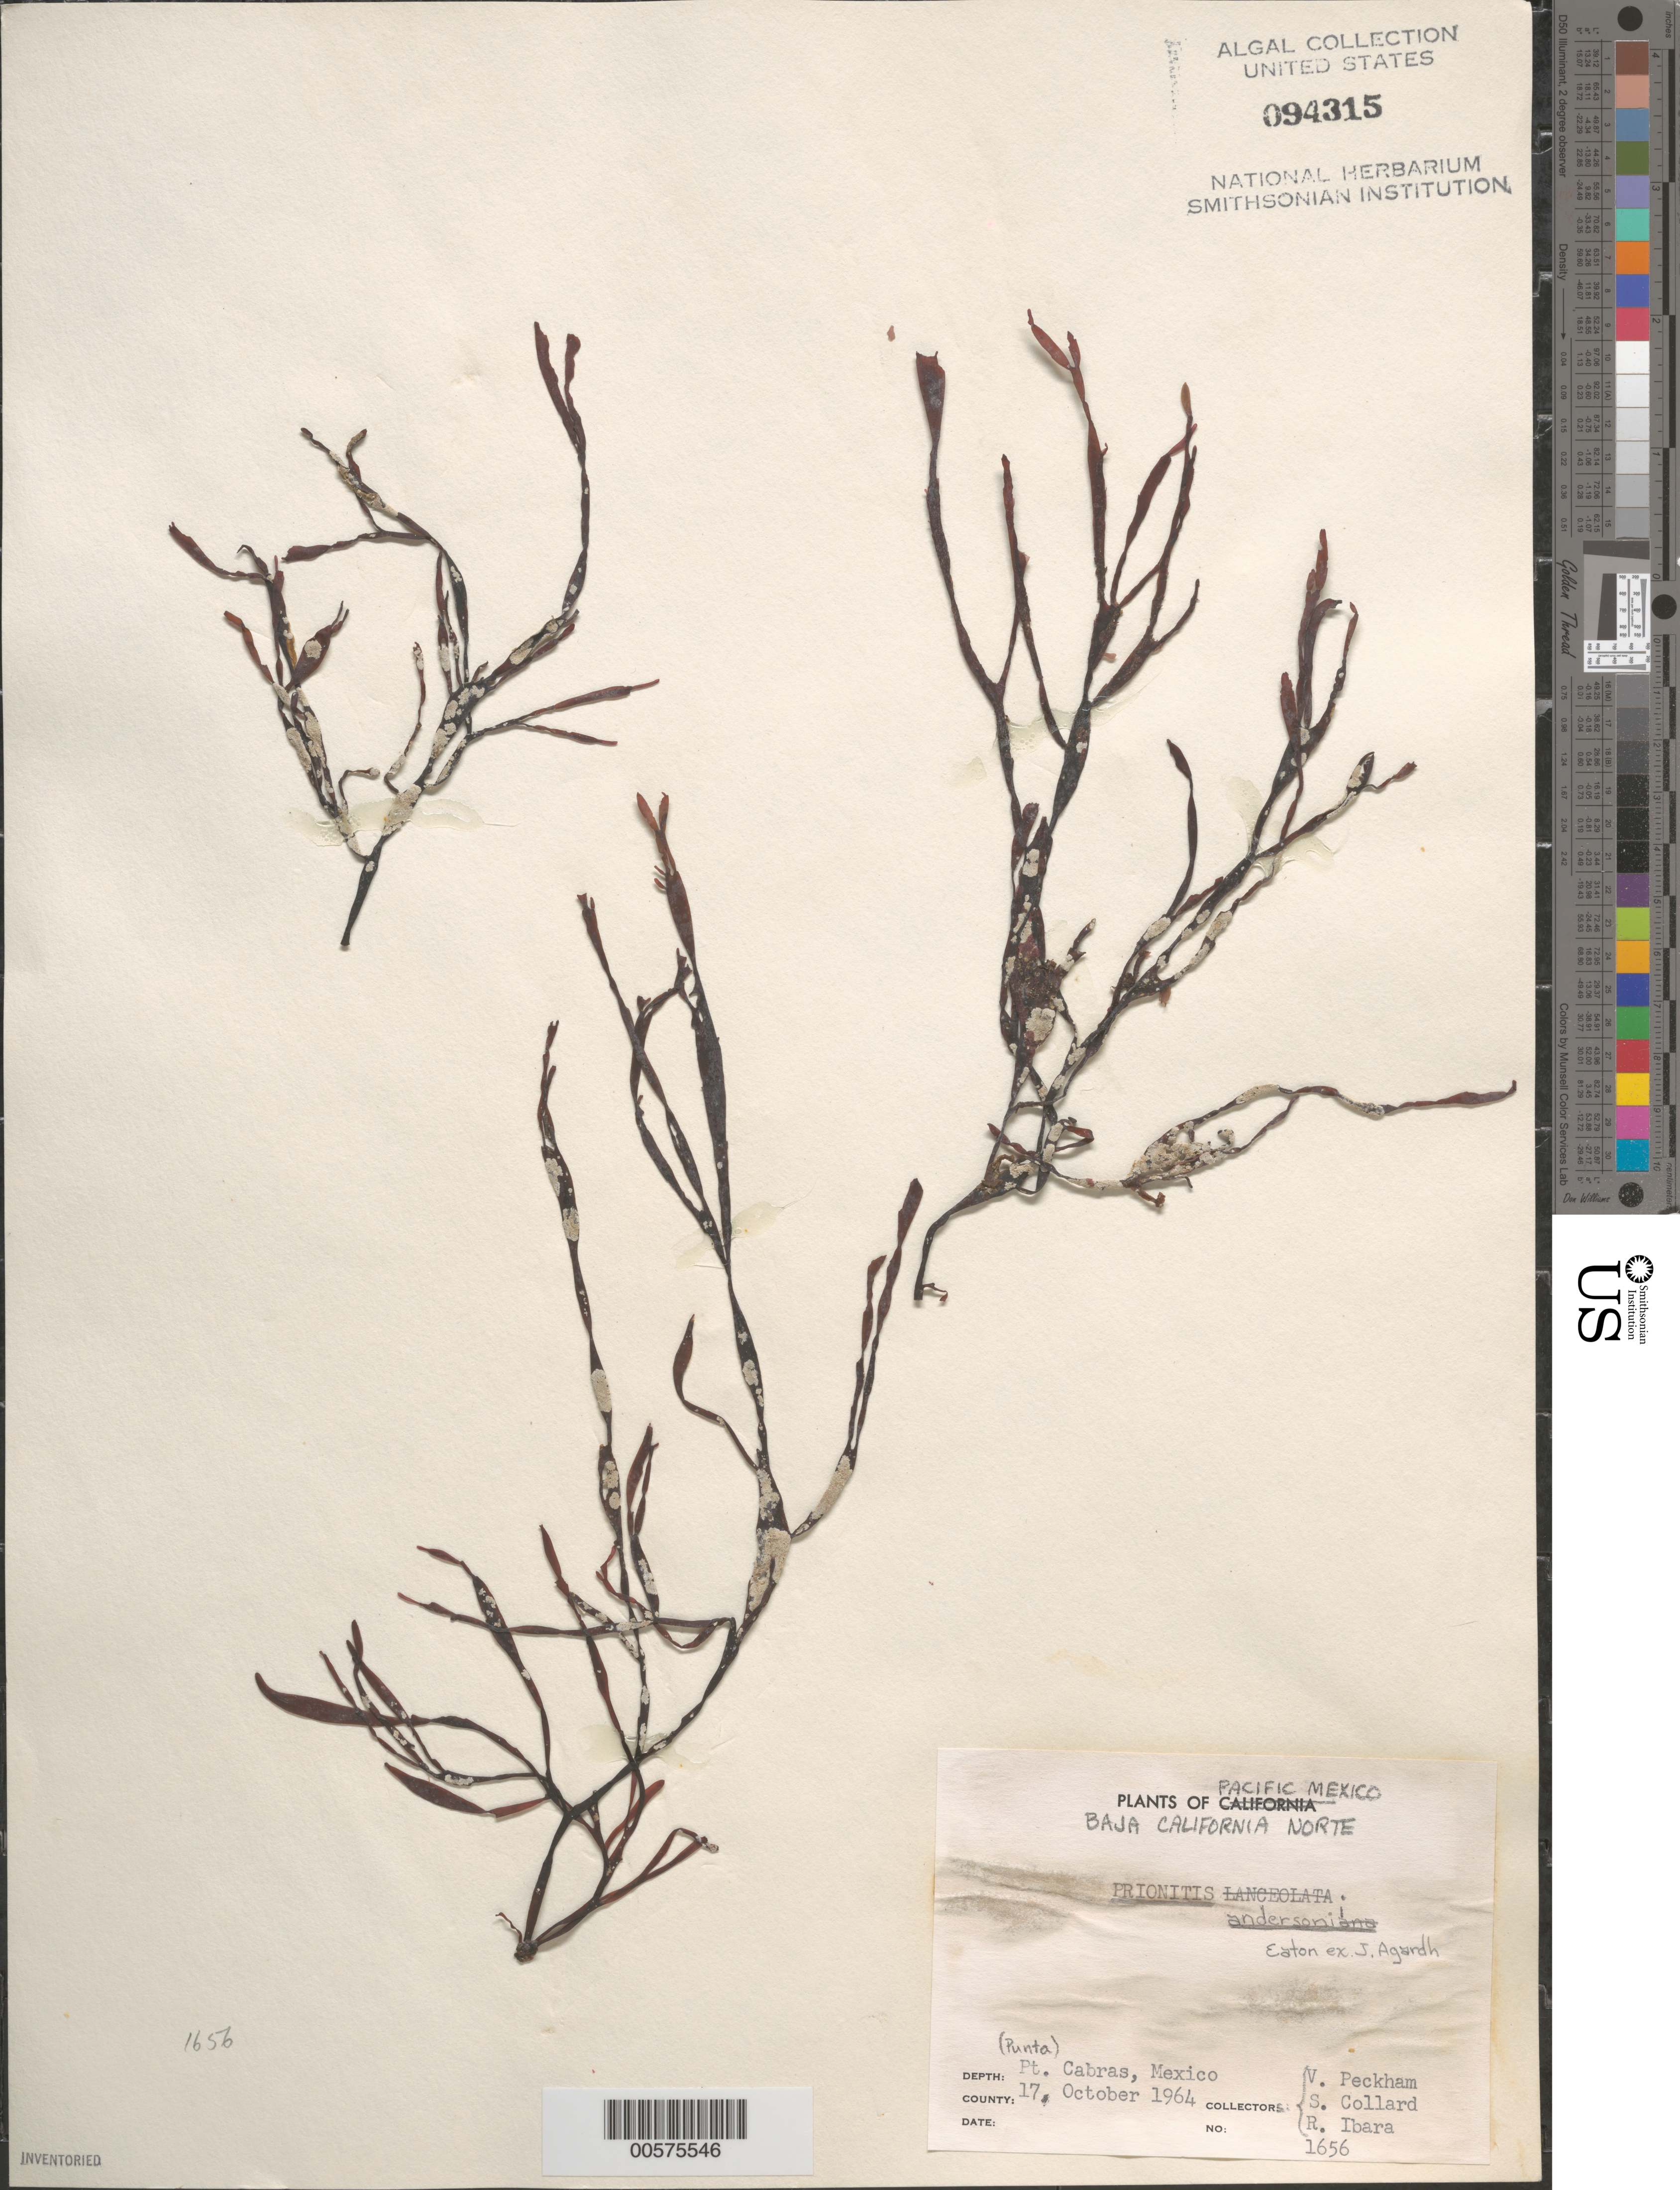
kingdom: Plantae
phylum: Rhodophyta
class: Florideophyceae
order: Cryptonemiales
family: Cryptonemiaceae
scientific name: Prionitis sternbergii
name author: (C. Agardh) J. Agardh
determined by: Algae name updating Project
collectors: V. Peckham, S. Collard & R. Ibara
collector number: Neushul 1656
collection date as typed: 17 Oct 1964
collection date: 1964-10-17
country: Mexico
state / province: Baja California Norte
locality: Punta Cabras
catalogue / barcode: US 94315